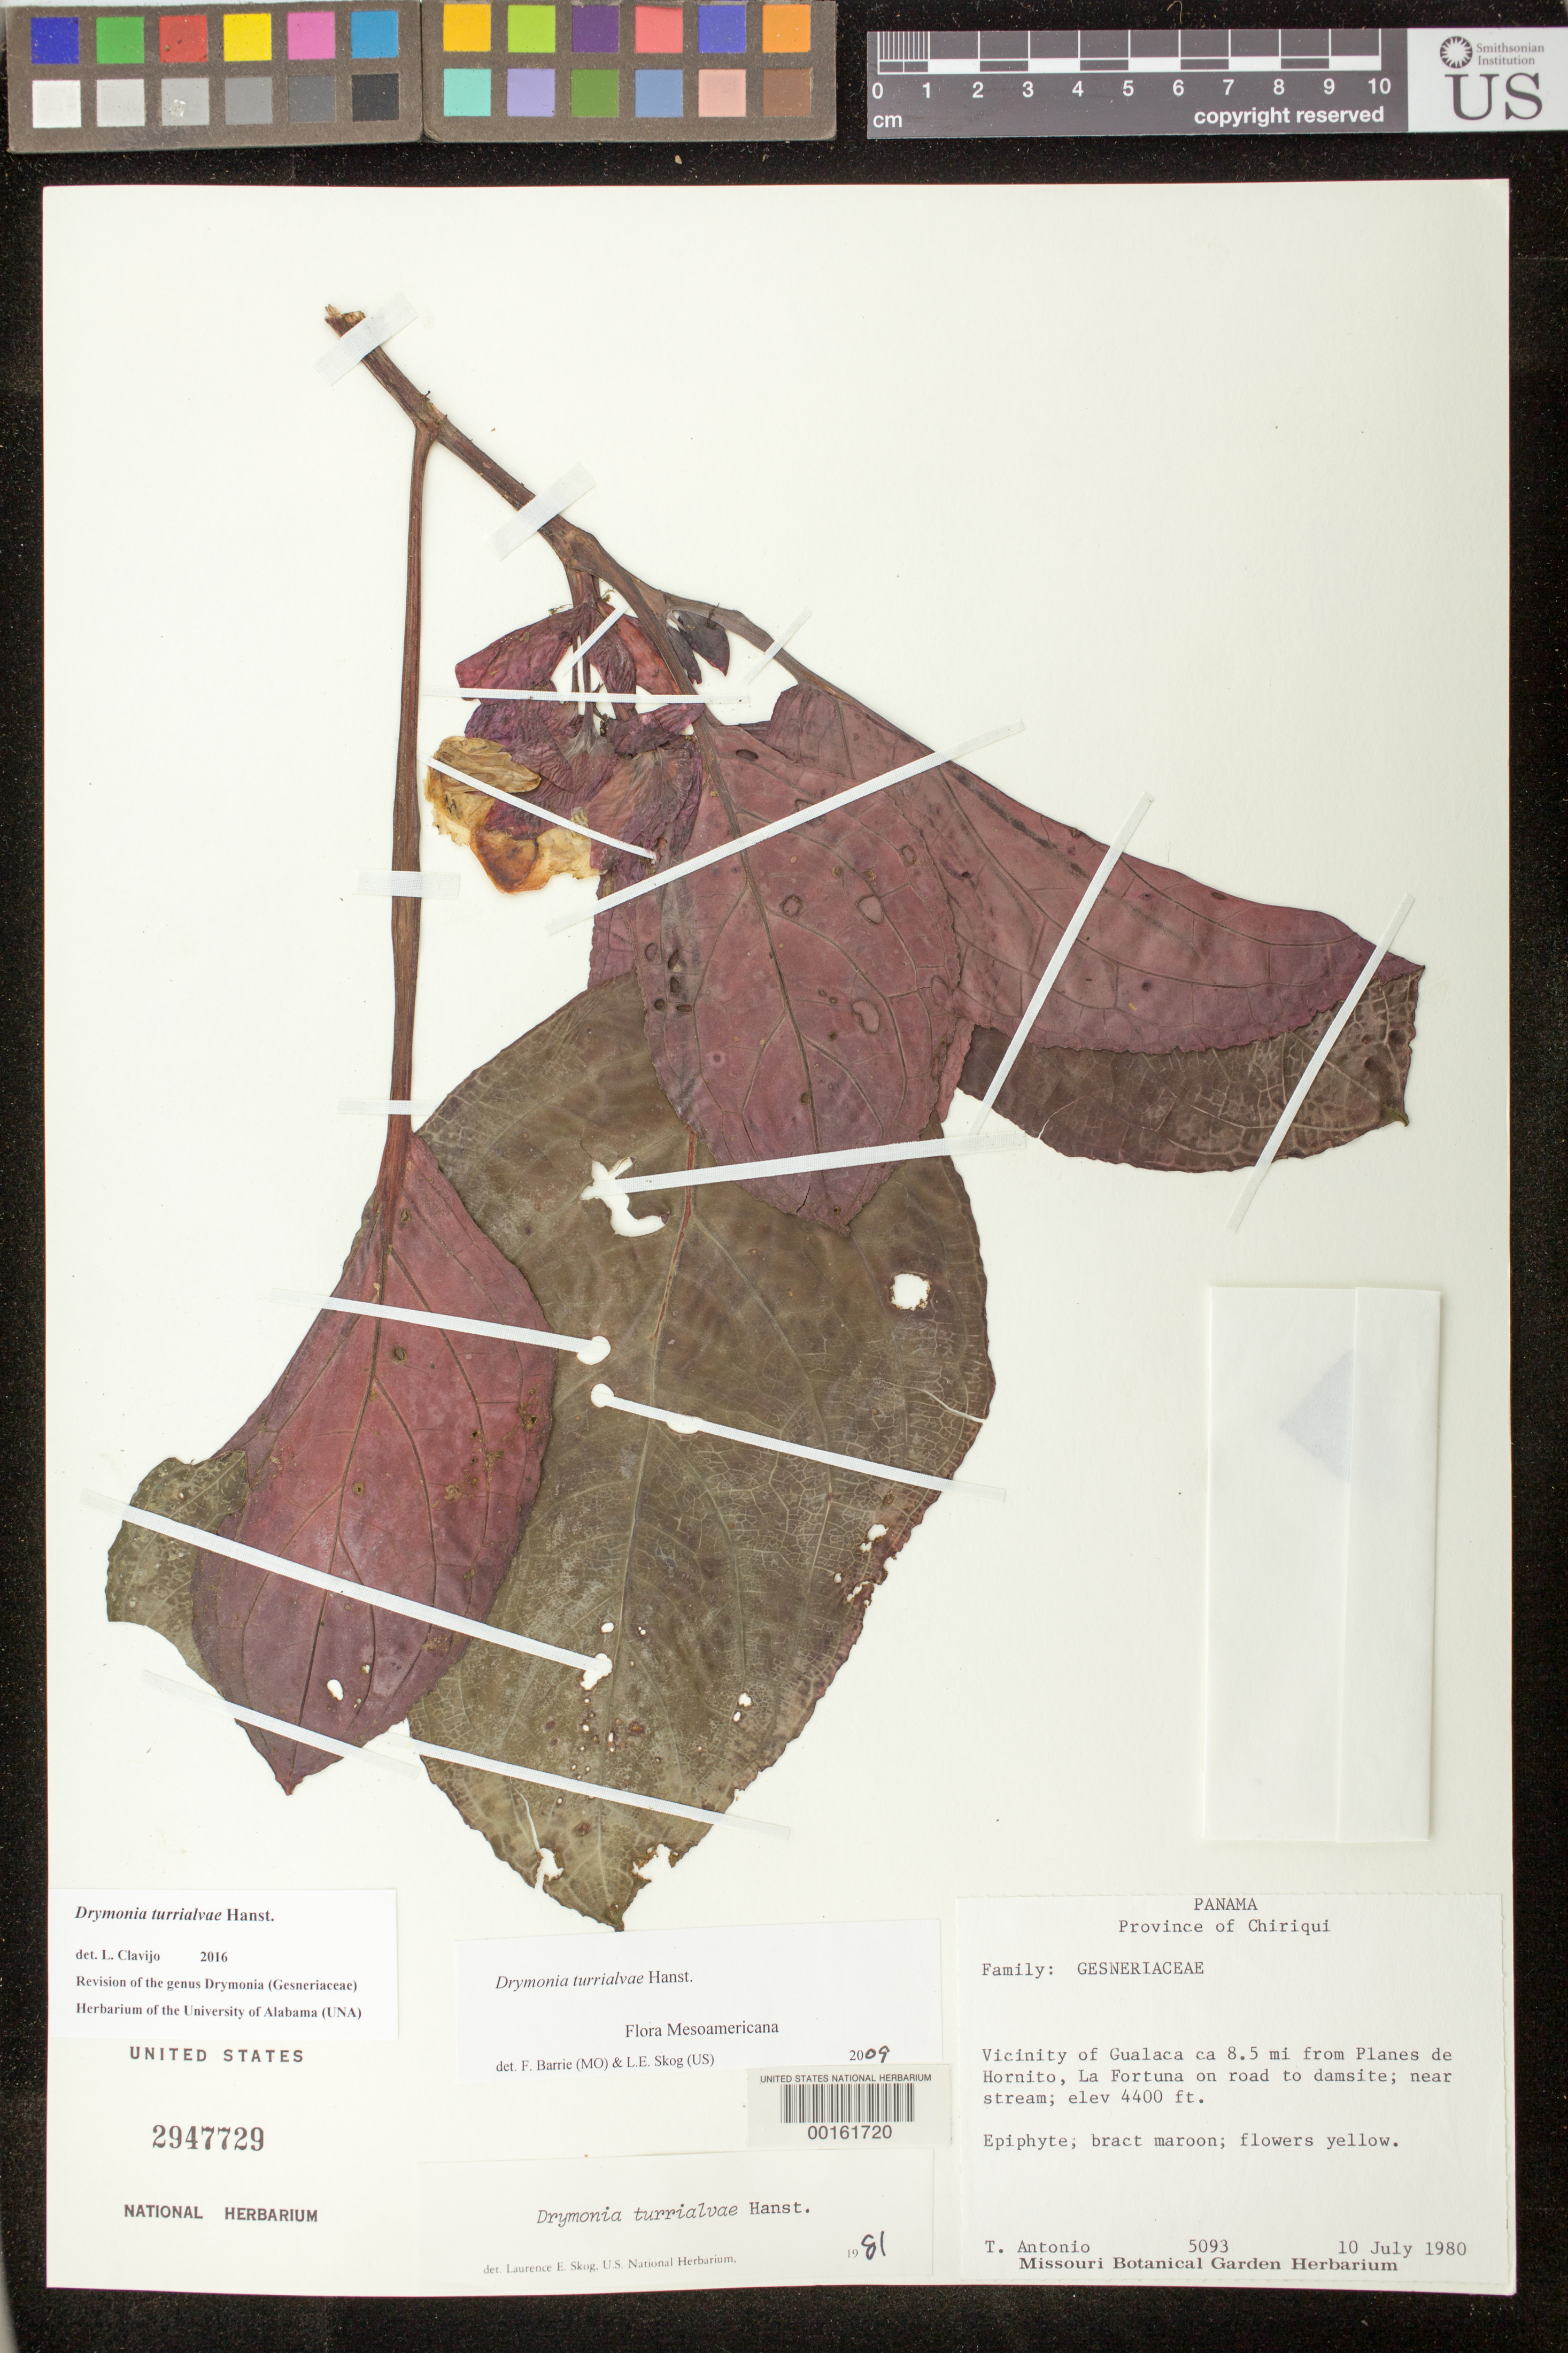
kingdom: Plantae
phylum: Tracheophyta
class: Magnoliopsida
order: Lamiales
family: Gesneriaceae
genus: Drymonia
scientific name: Drymonia turrialvae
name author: Hanst.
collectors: T. Antonio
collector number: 5093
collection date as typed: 10 Jul 1980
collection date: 1980-07-10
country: Panama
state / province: Chiriquí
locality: Vicinity of Gualaca about 8.5 mi from Planes de Hornito, La Fortuna on road to damsite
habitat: Near stream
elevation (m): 1341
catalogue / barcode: US 2947729